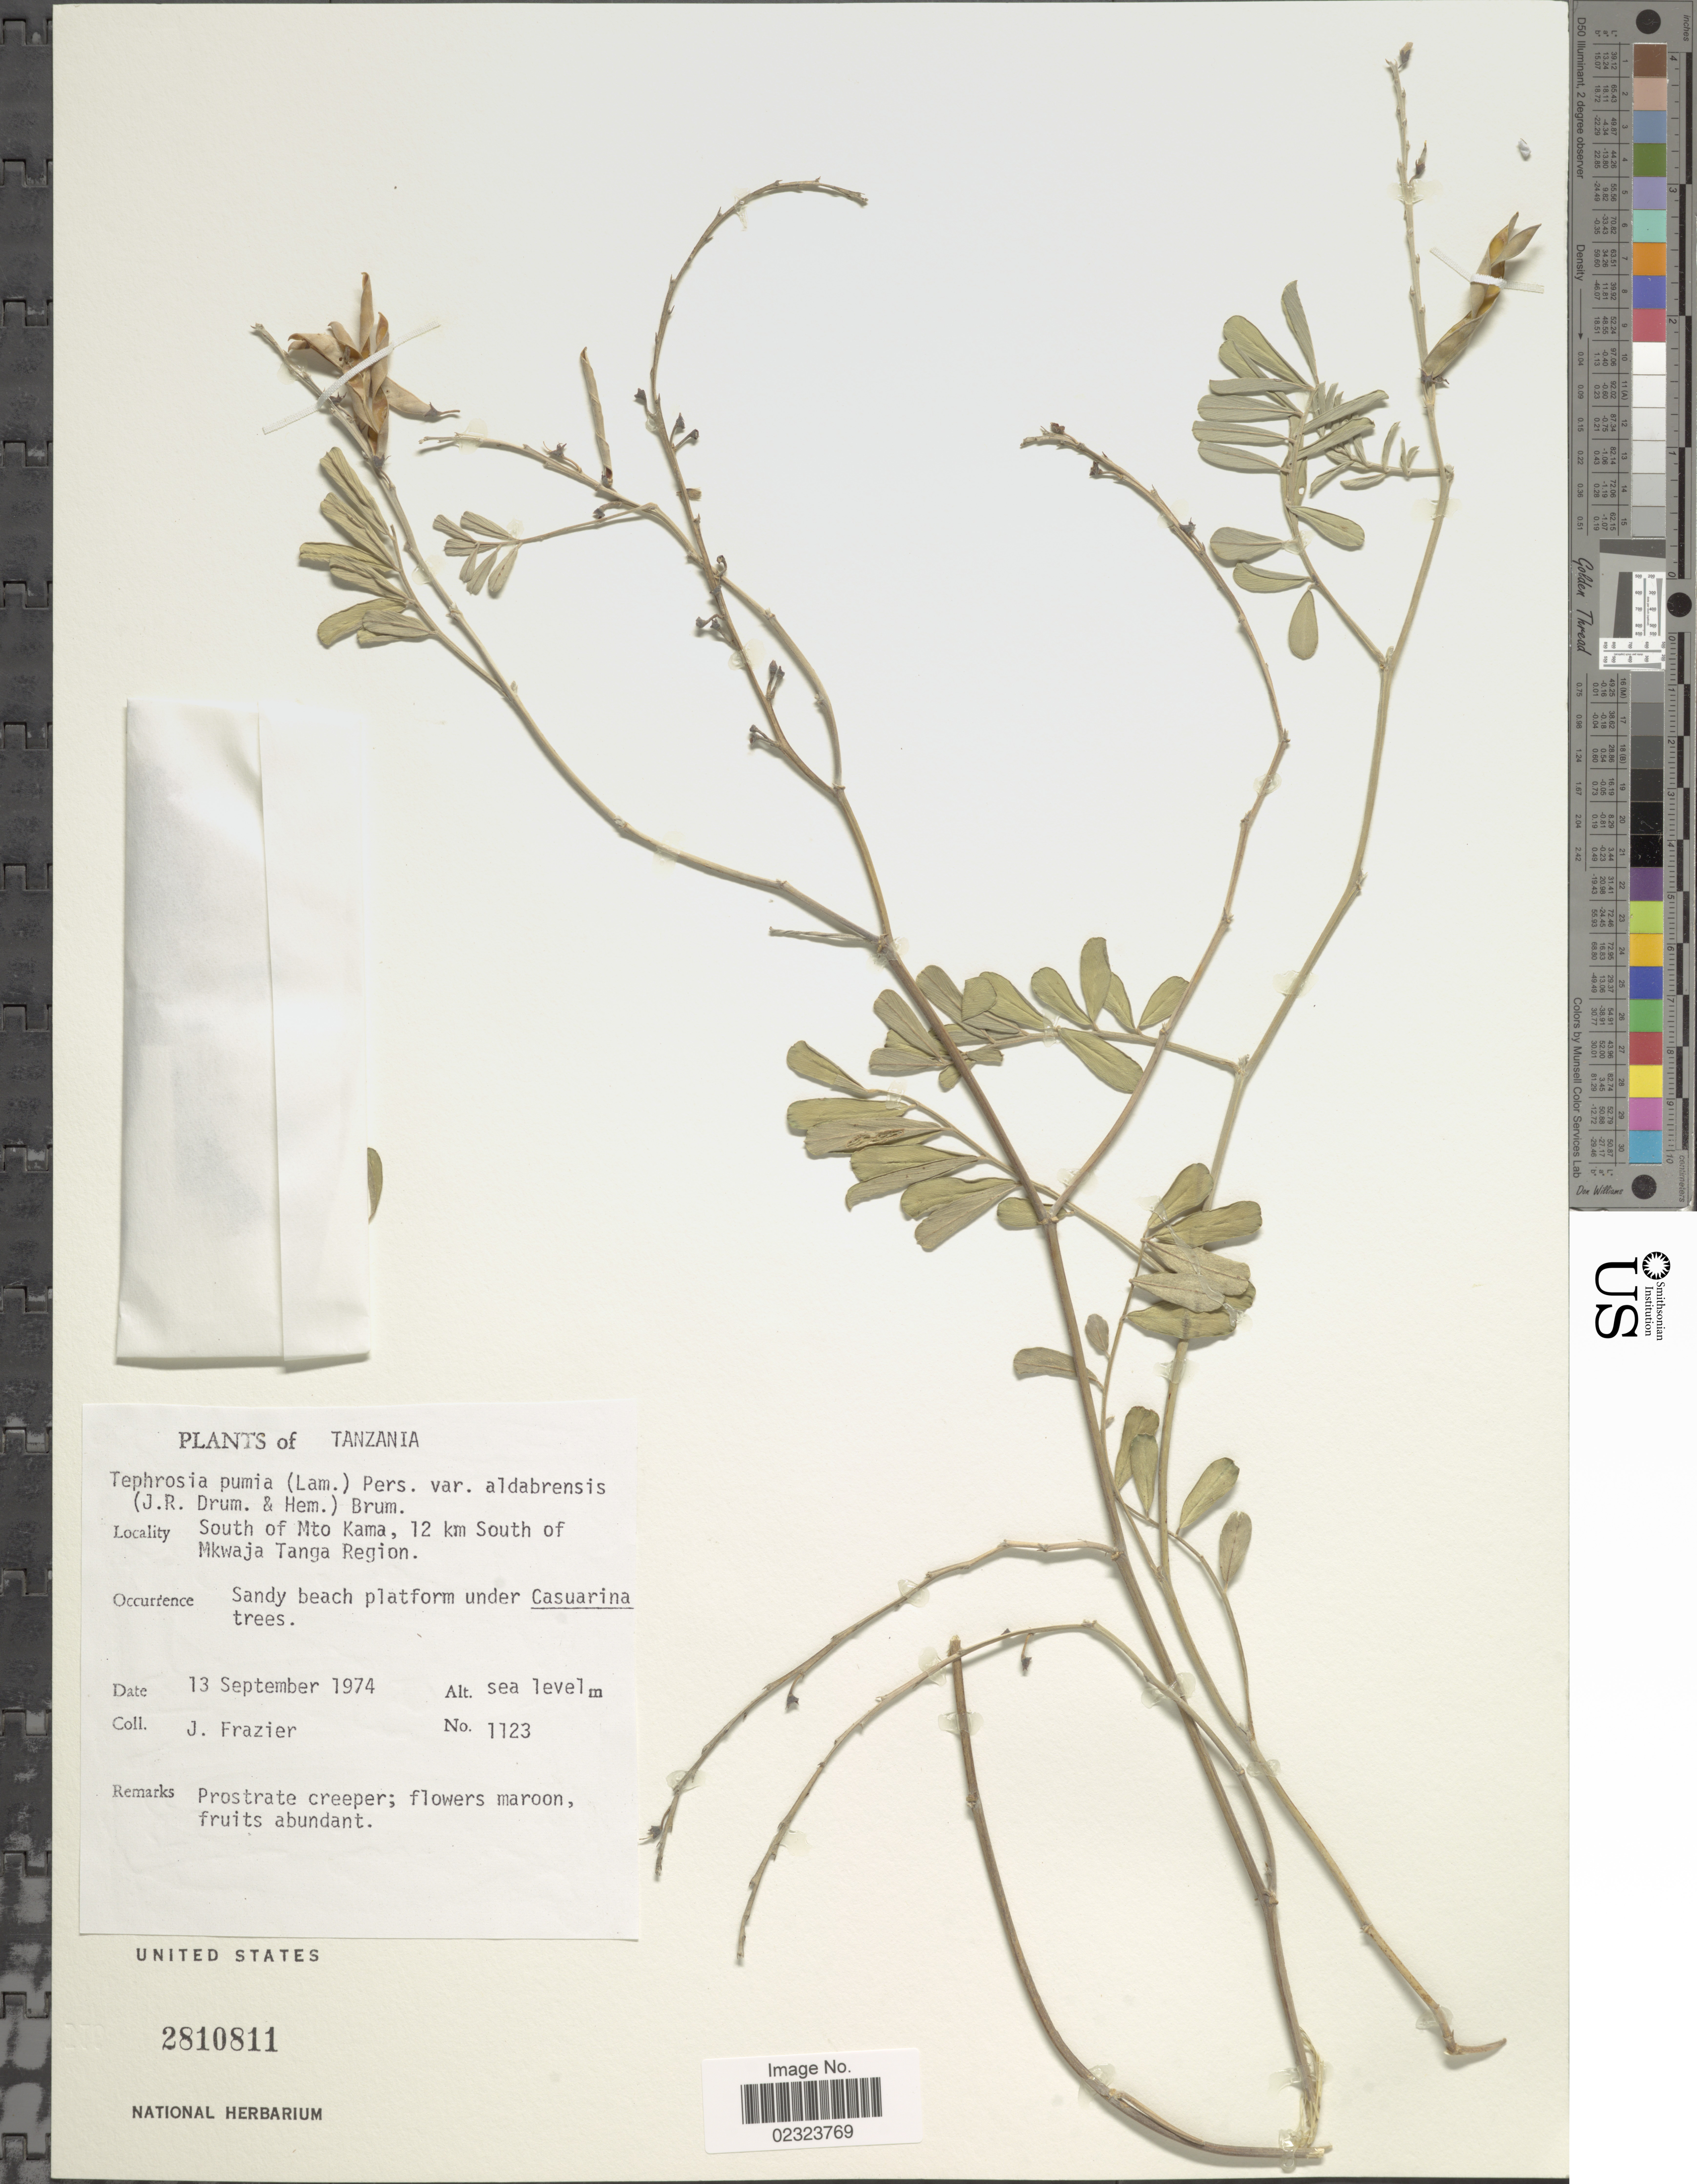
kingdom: Plantae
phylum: Tracheophyta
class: Magnoliopsida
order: Fabales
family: Fabaceae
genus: Tephrosia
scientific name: Tephrosia pumila var. aldabrensis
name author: (J.R. Drumm. & Hemsl.) Brummitt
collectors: J. Frazier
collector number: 1123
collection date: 1974-09-13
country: Tanzania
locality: South of Mto Kama, 12 km South of Mikwaja Tanga Region, sandy beach platform.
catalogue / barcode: US 2810811